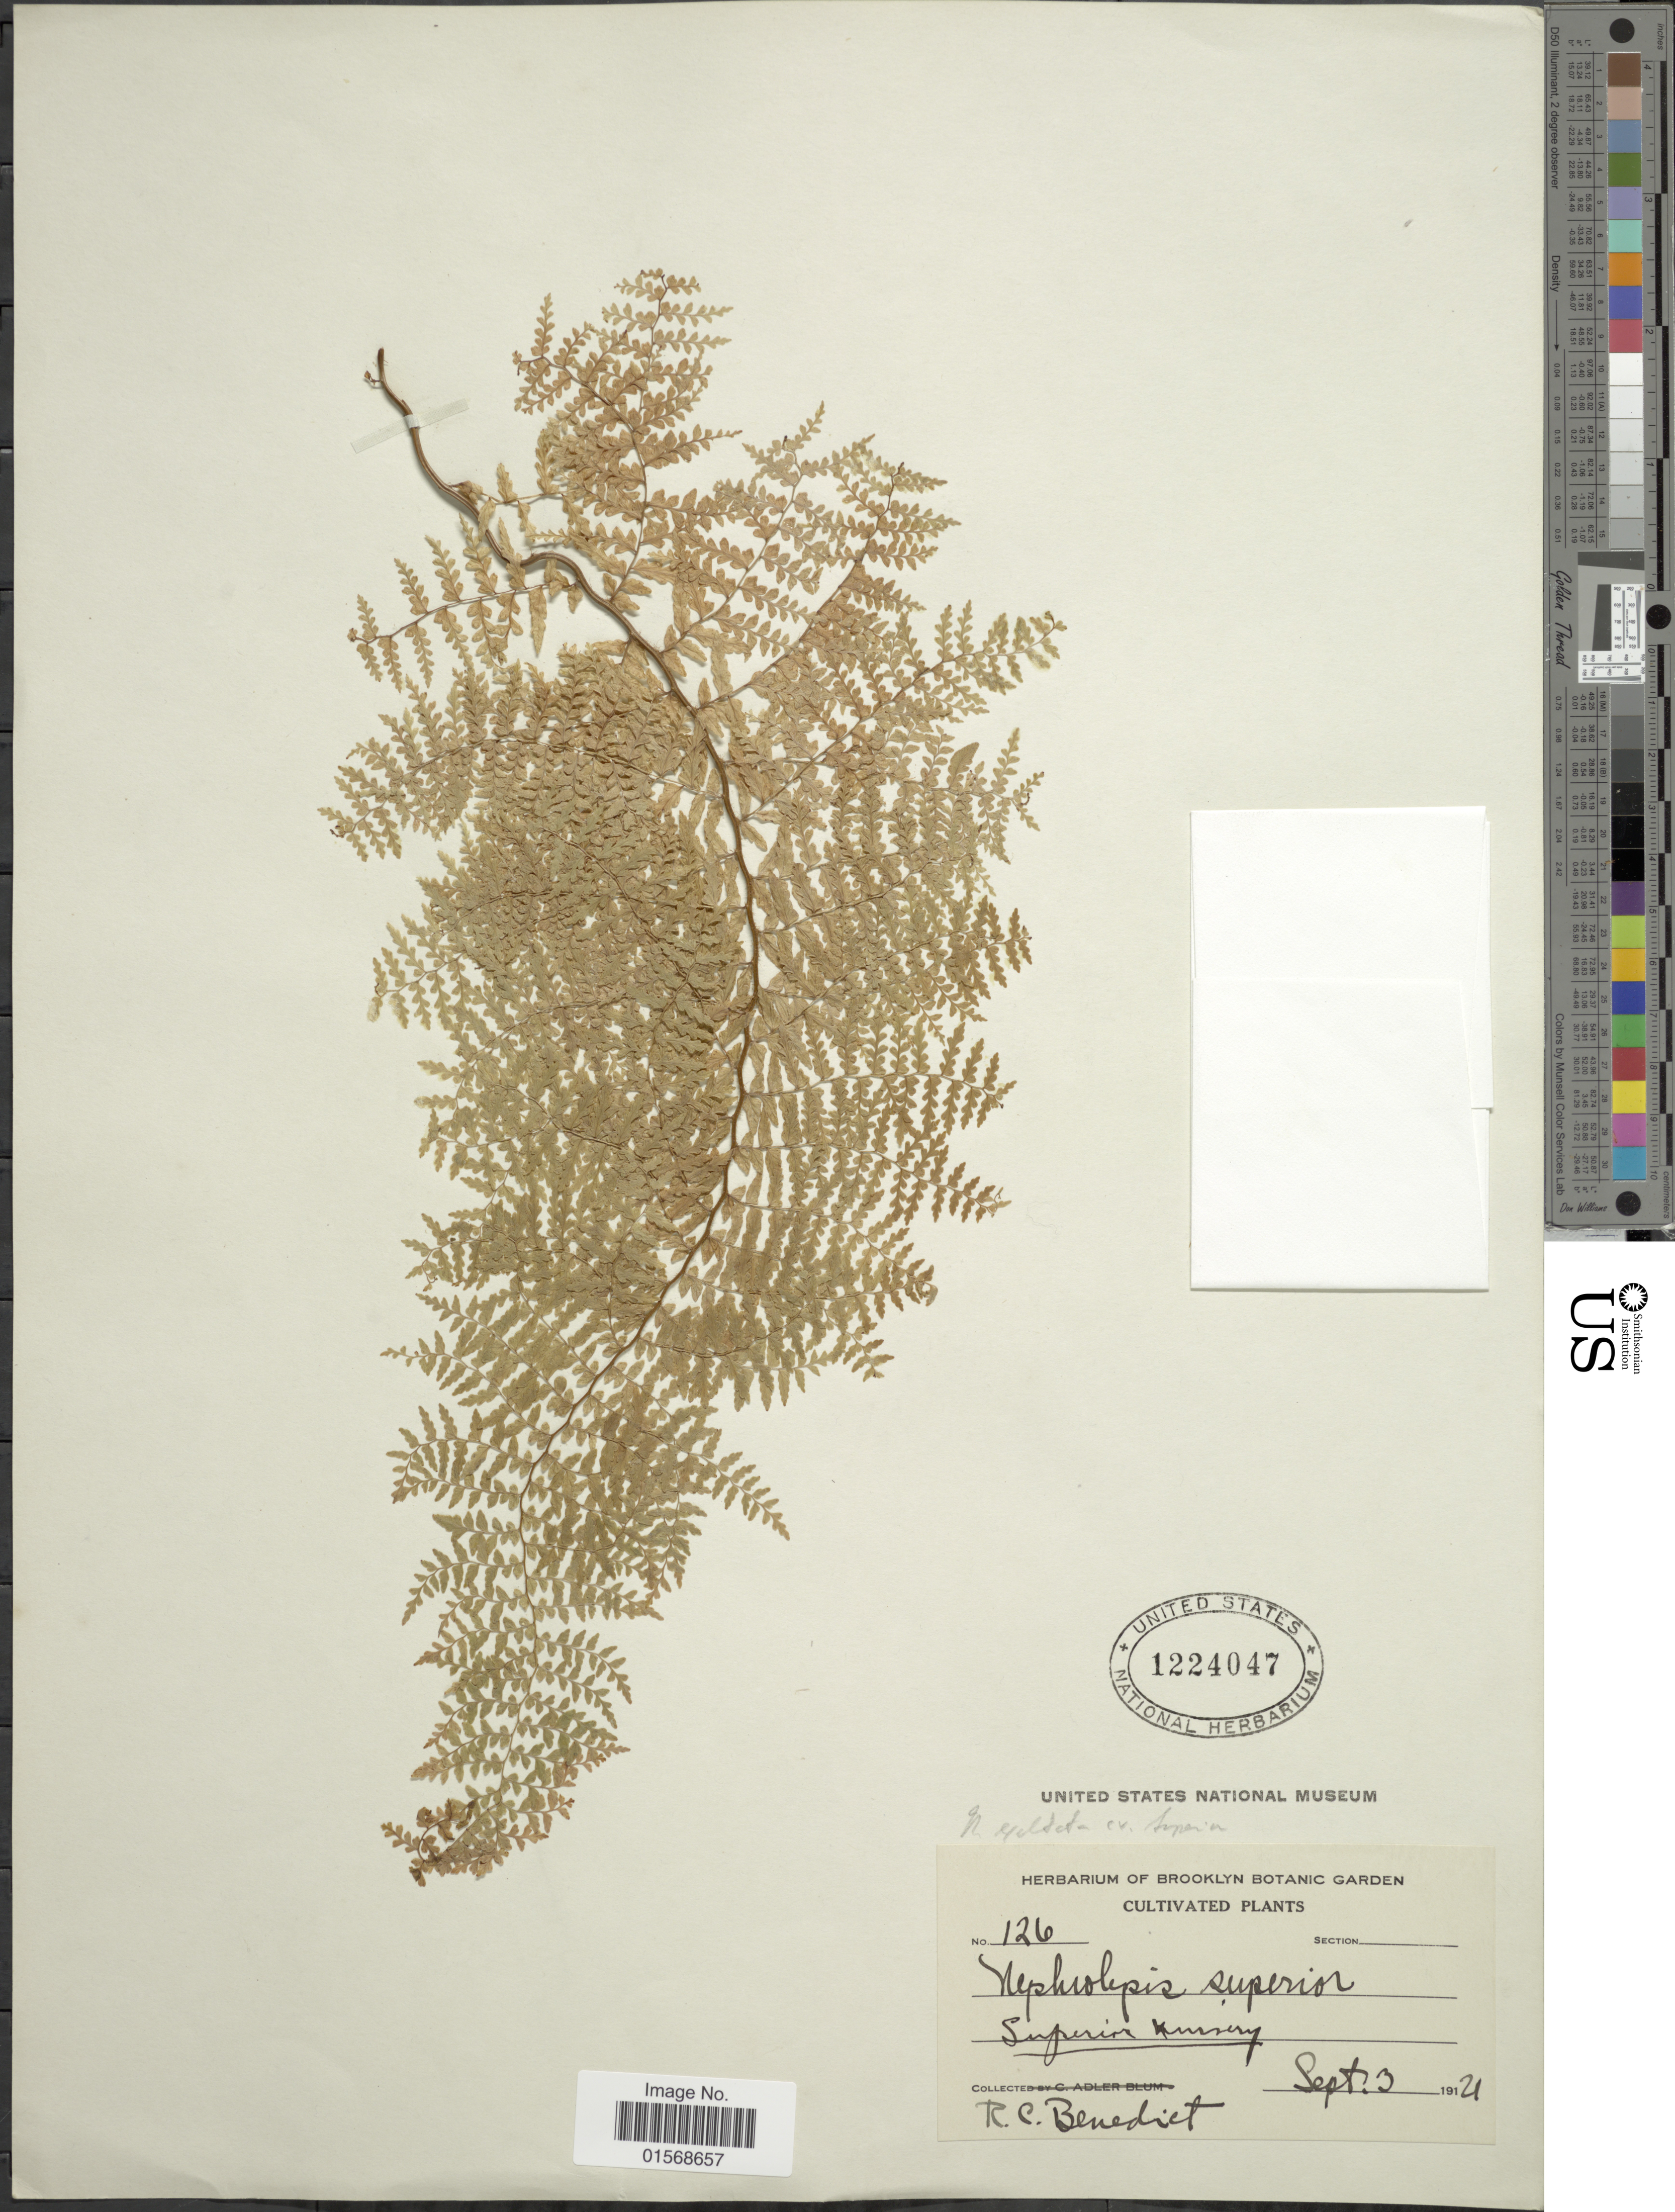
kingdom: Plantae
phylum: Tracheophyta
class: Polypodiopsida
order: Polypodiales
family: Nephrolepidaceae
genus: Nephrolepis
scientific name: Nephrolepis 'Superior'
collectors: R. C. Benedict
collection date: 1921-09-03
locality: Superior Nursey.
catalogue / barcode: US 1224047